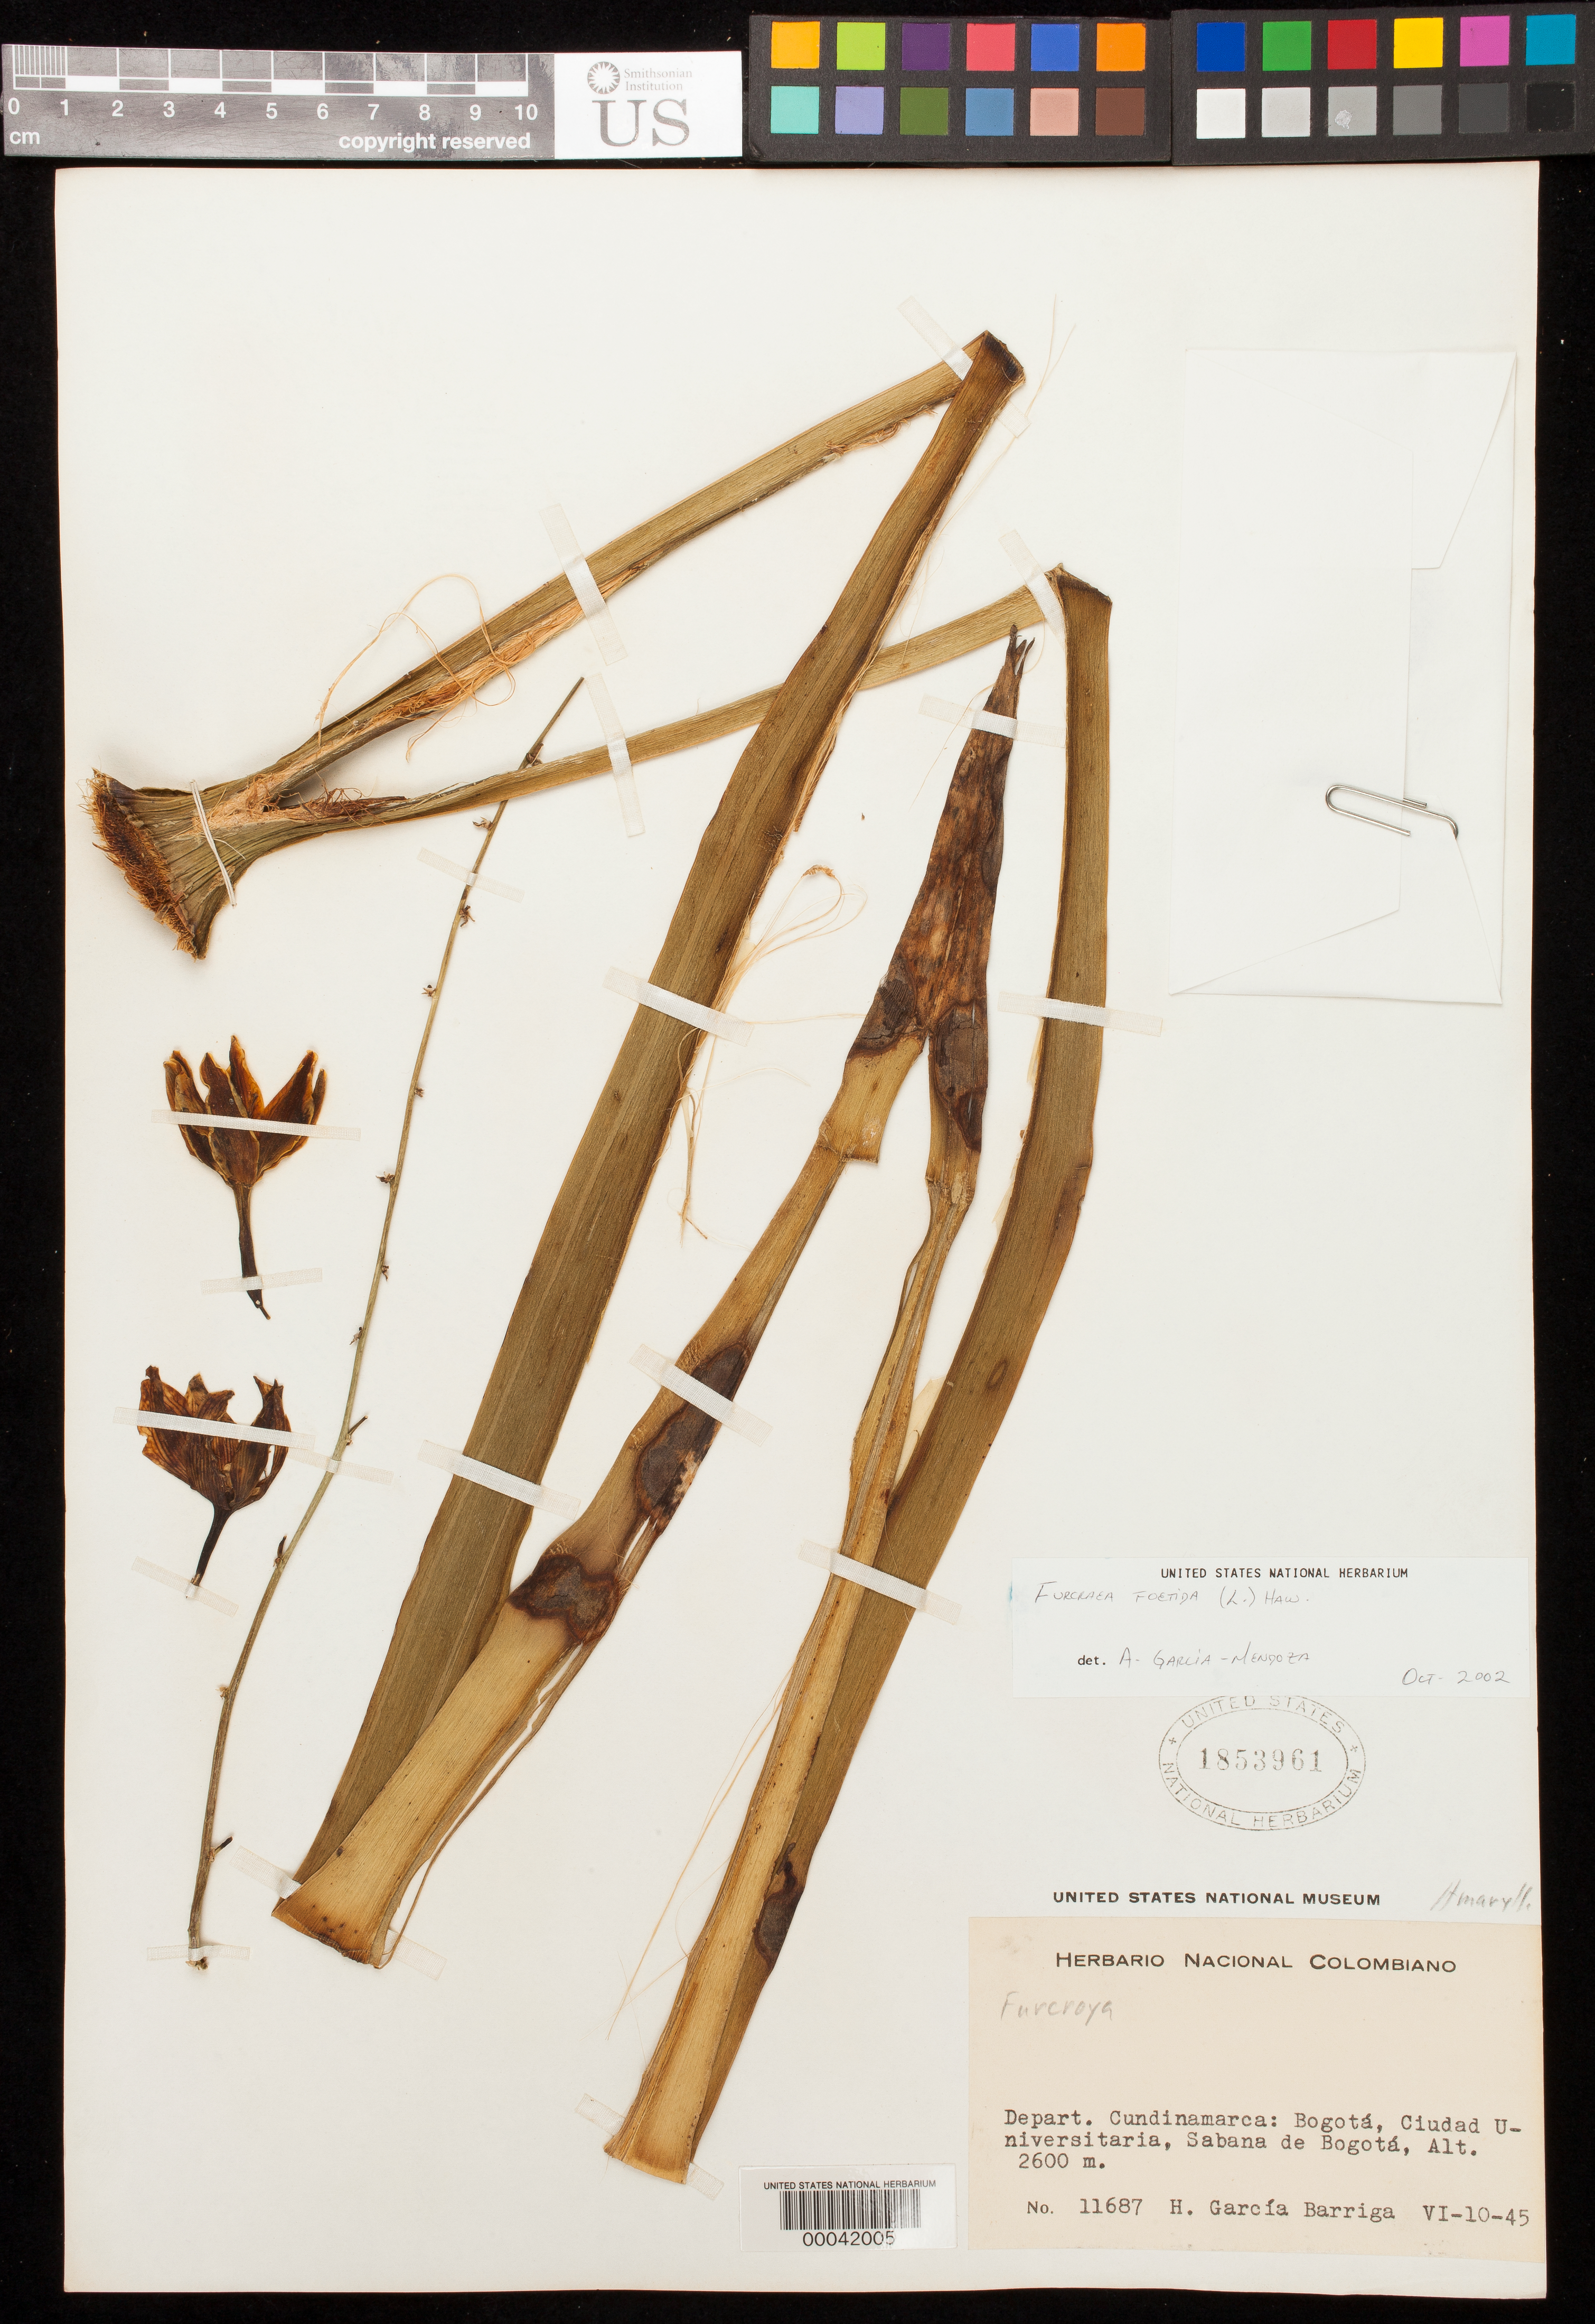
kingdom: Plantae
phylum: Tracheophyta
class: Liliopsida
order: Asparagales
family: Asparagaceae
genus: Furcraea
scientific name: Furcraea foetida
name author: (L.) Haw.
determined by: García-Mendoza, A.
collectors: H. García Barriga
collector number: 11687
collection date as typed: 10 Jun 1945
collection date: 1945-06-10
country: Colombia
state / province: Bogota D.C. / Cundinamarca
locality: Bogota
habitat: Savanna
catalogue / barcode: US 1853961